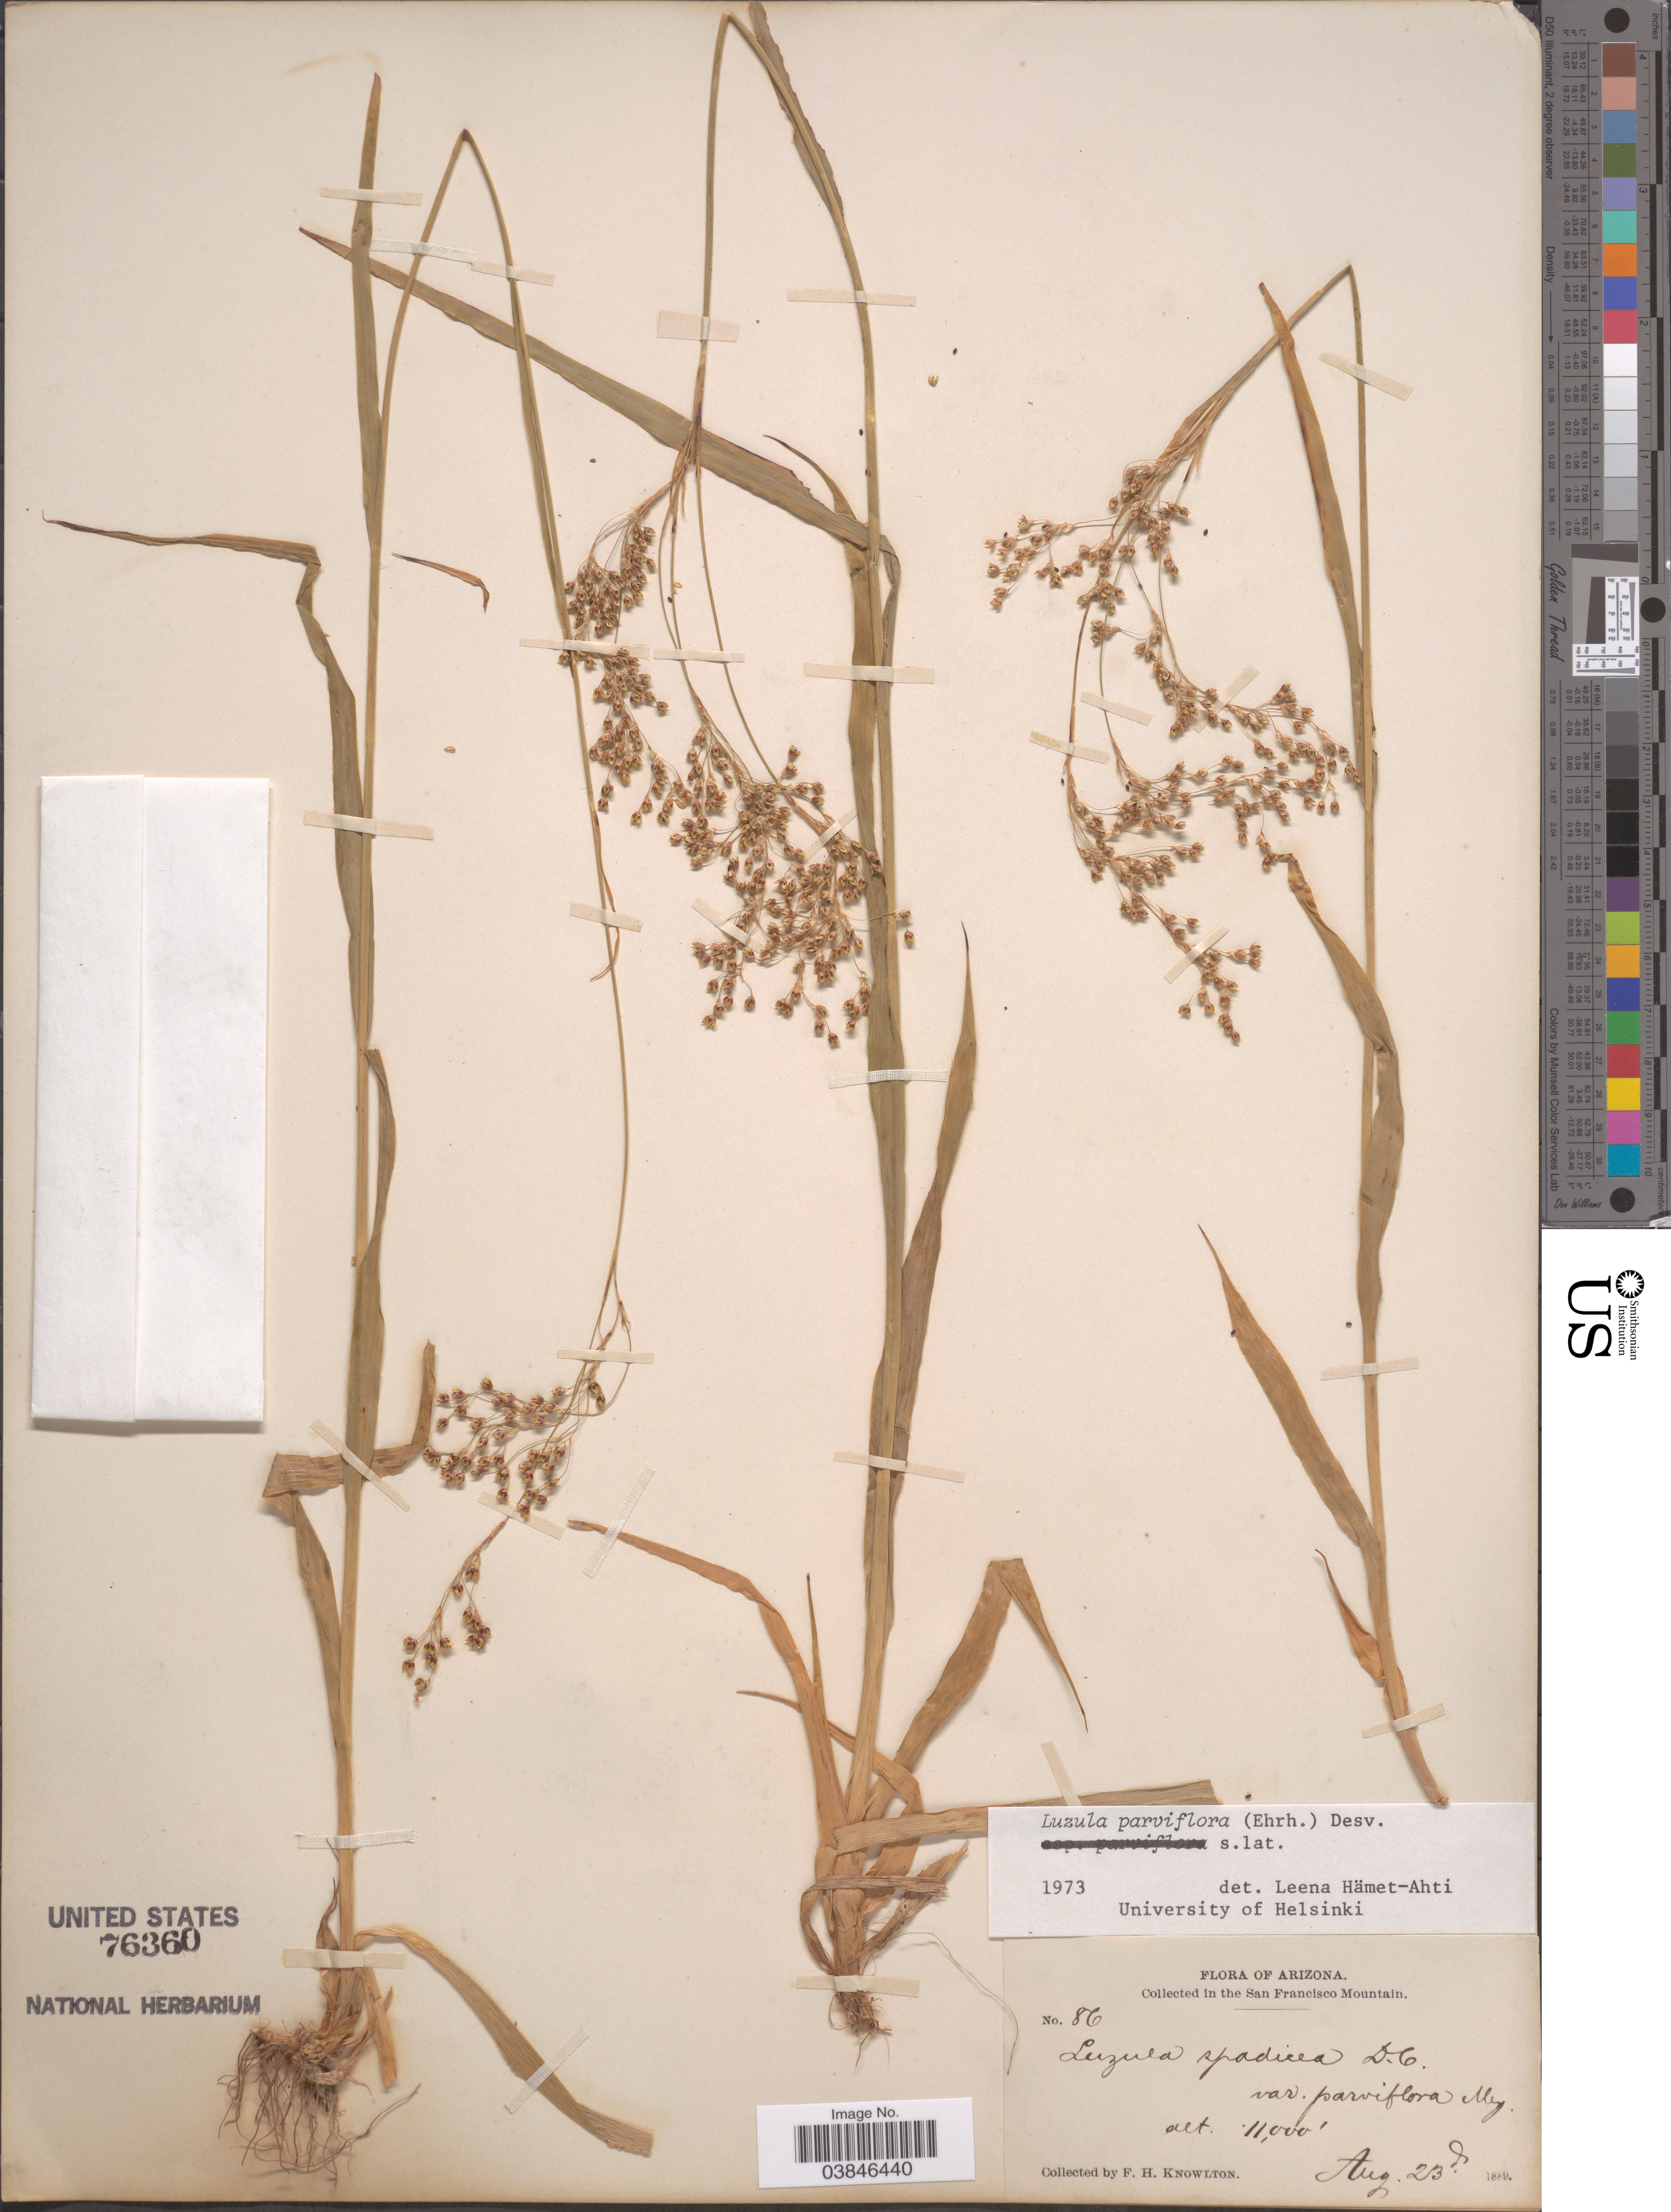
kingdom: Plantae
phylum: Tracheophyta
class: Liliopsida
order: Poales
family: Juncaceae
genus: Luzula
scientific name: Luzula parviflora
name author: (Ehrh.) Desv.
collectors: F. H. Knowlton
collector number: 86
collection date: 1889-08-23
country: United States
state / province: Arizona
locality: San Francisco Mountain.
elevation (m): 3353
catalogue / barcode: US 76360